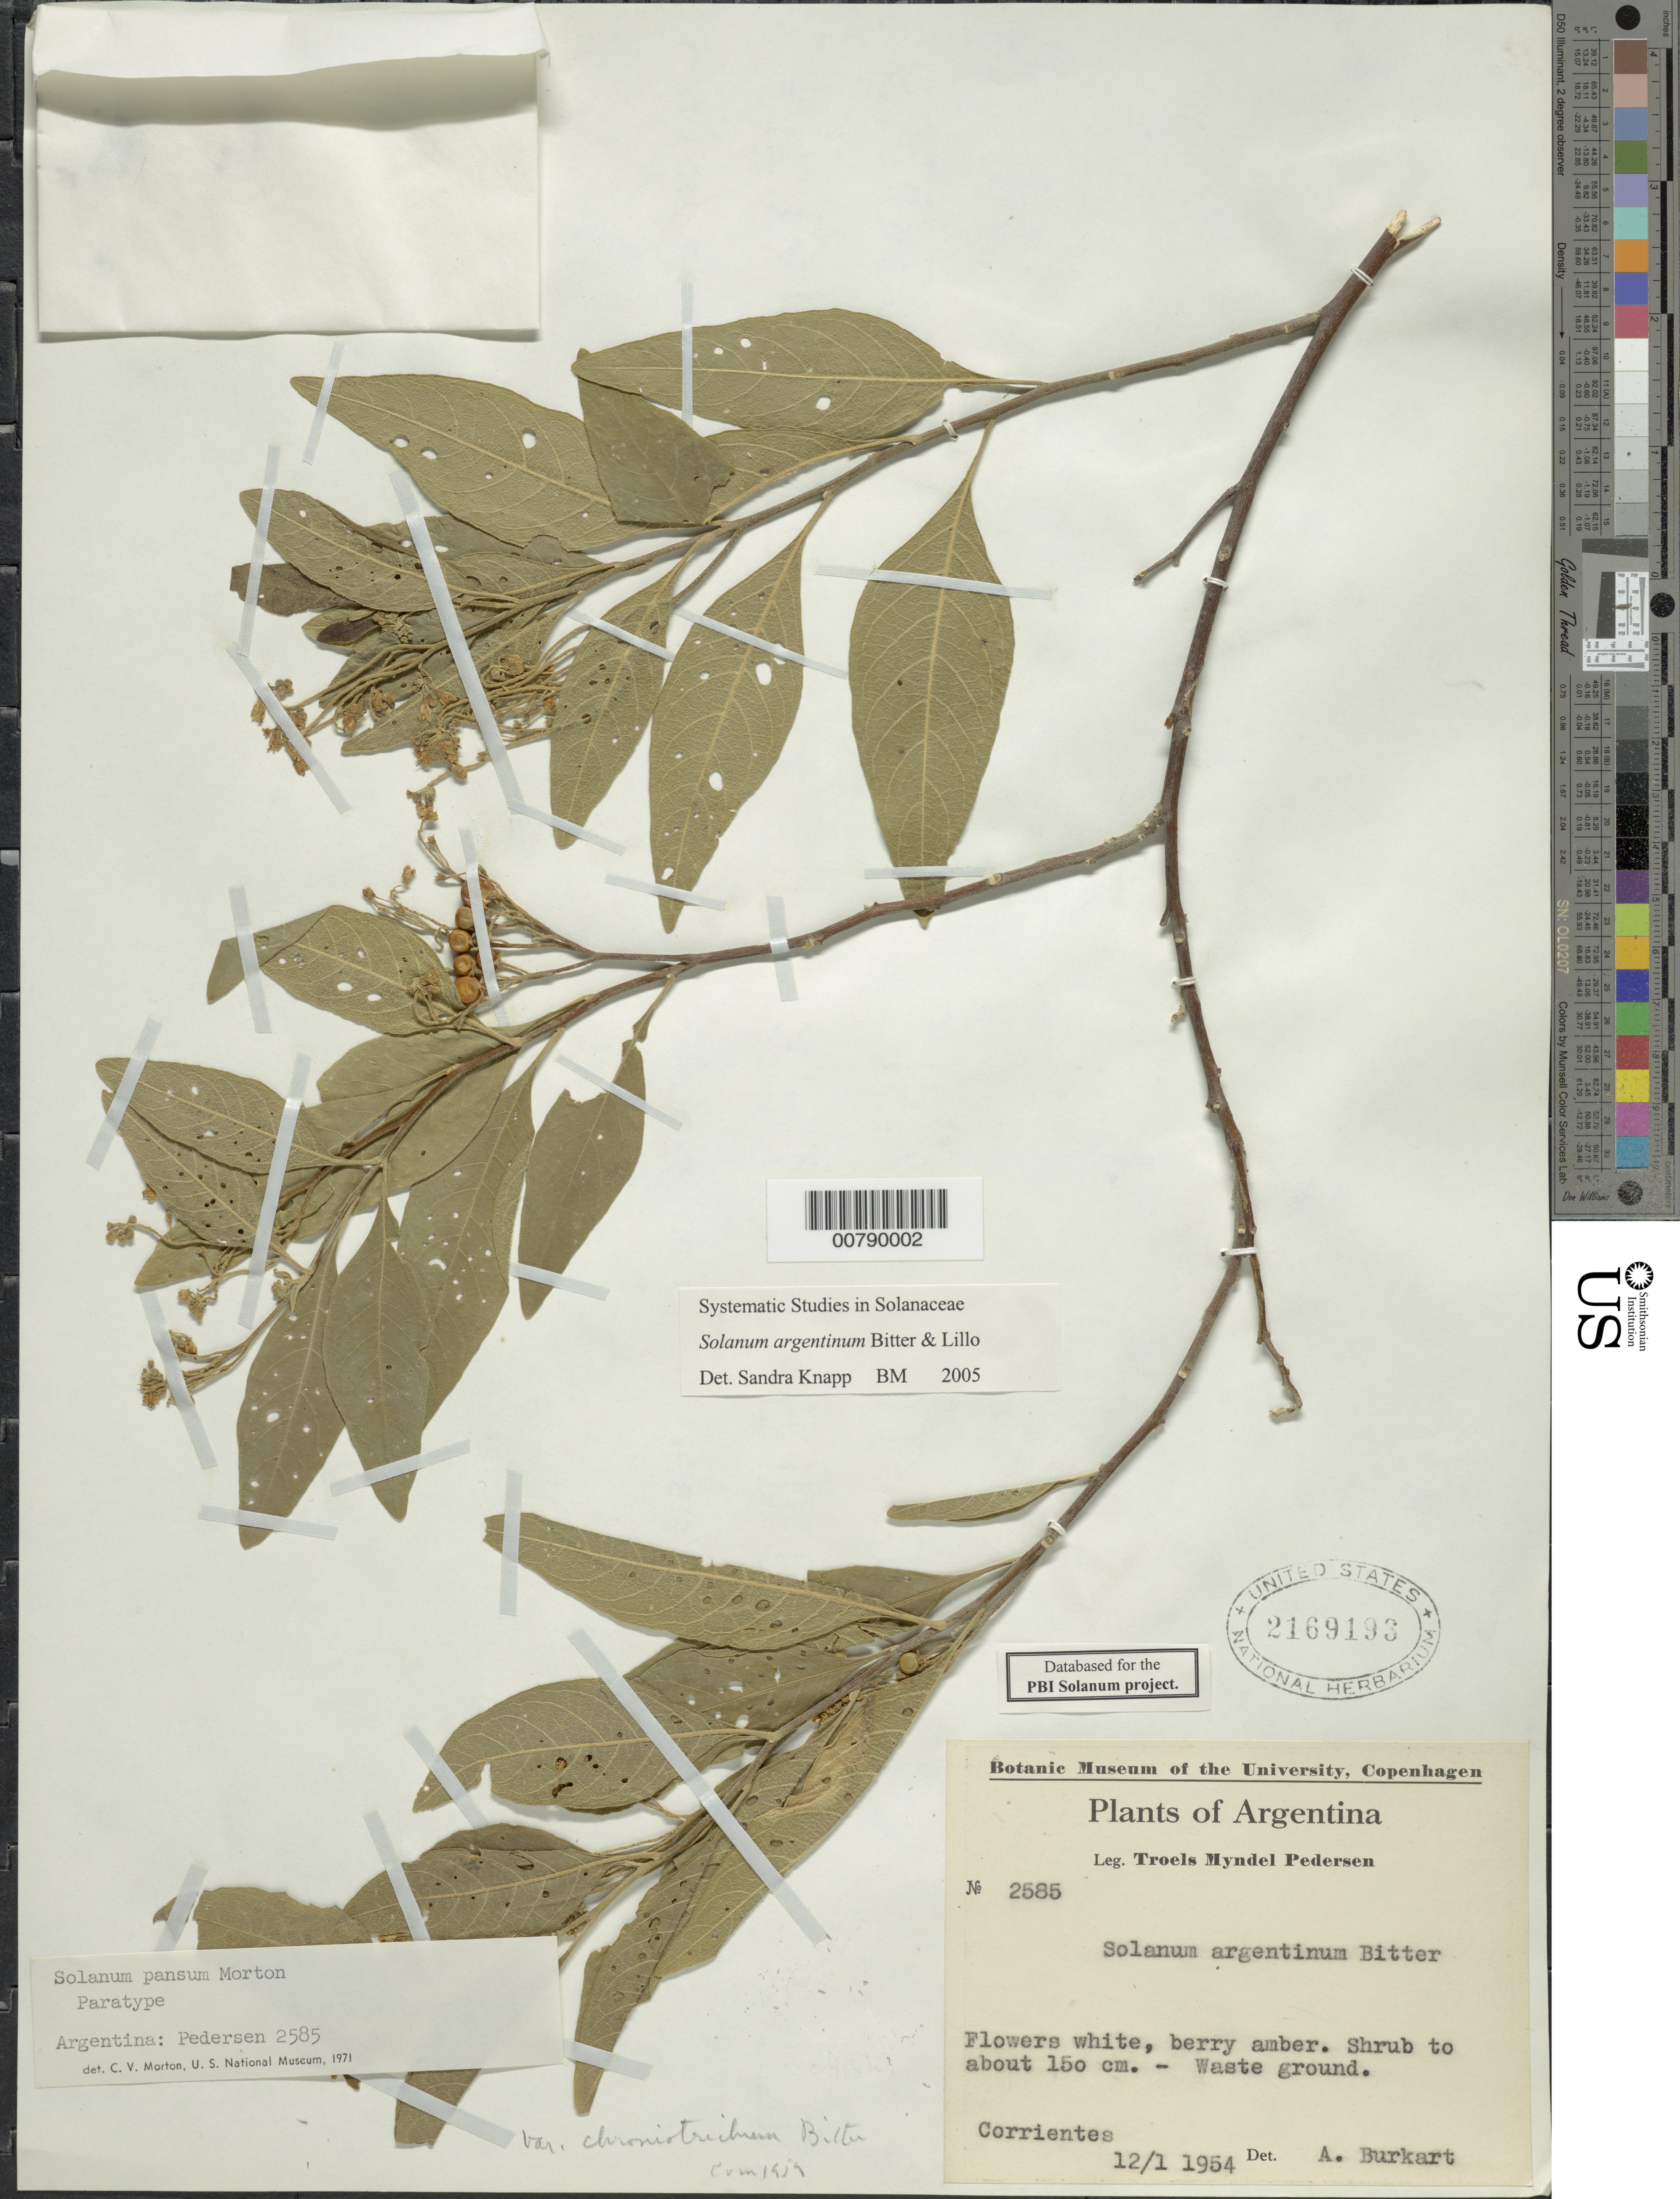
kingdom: Plantae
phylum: Tracheophyta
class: Magnoliopsida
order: Solanales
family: Solanaceae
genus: Solanum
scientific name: Solanum argentinum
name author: Bitter & Lillo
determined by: Knapp, S. D.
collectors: T. M. Pedersen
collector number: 2585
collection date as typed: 12 Jan 1954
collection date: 1954-01-12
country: Argentina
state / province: Corrientes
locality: sin. loc.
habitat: waste ground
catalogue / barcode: US 2169193